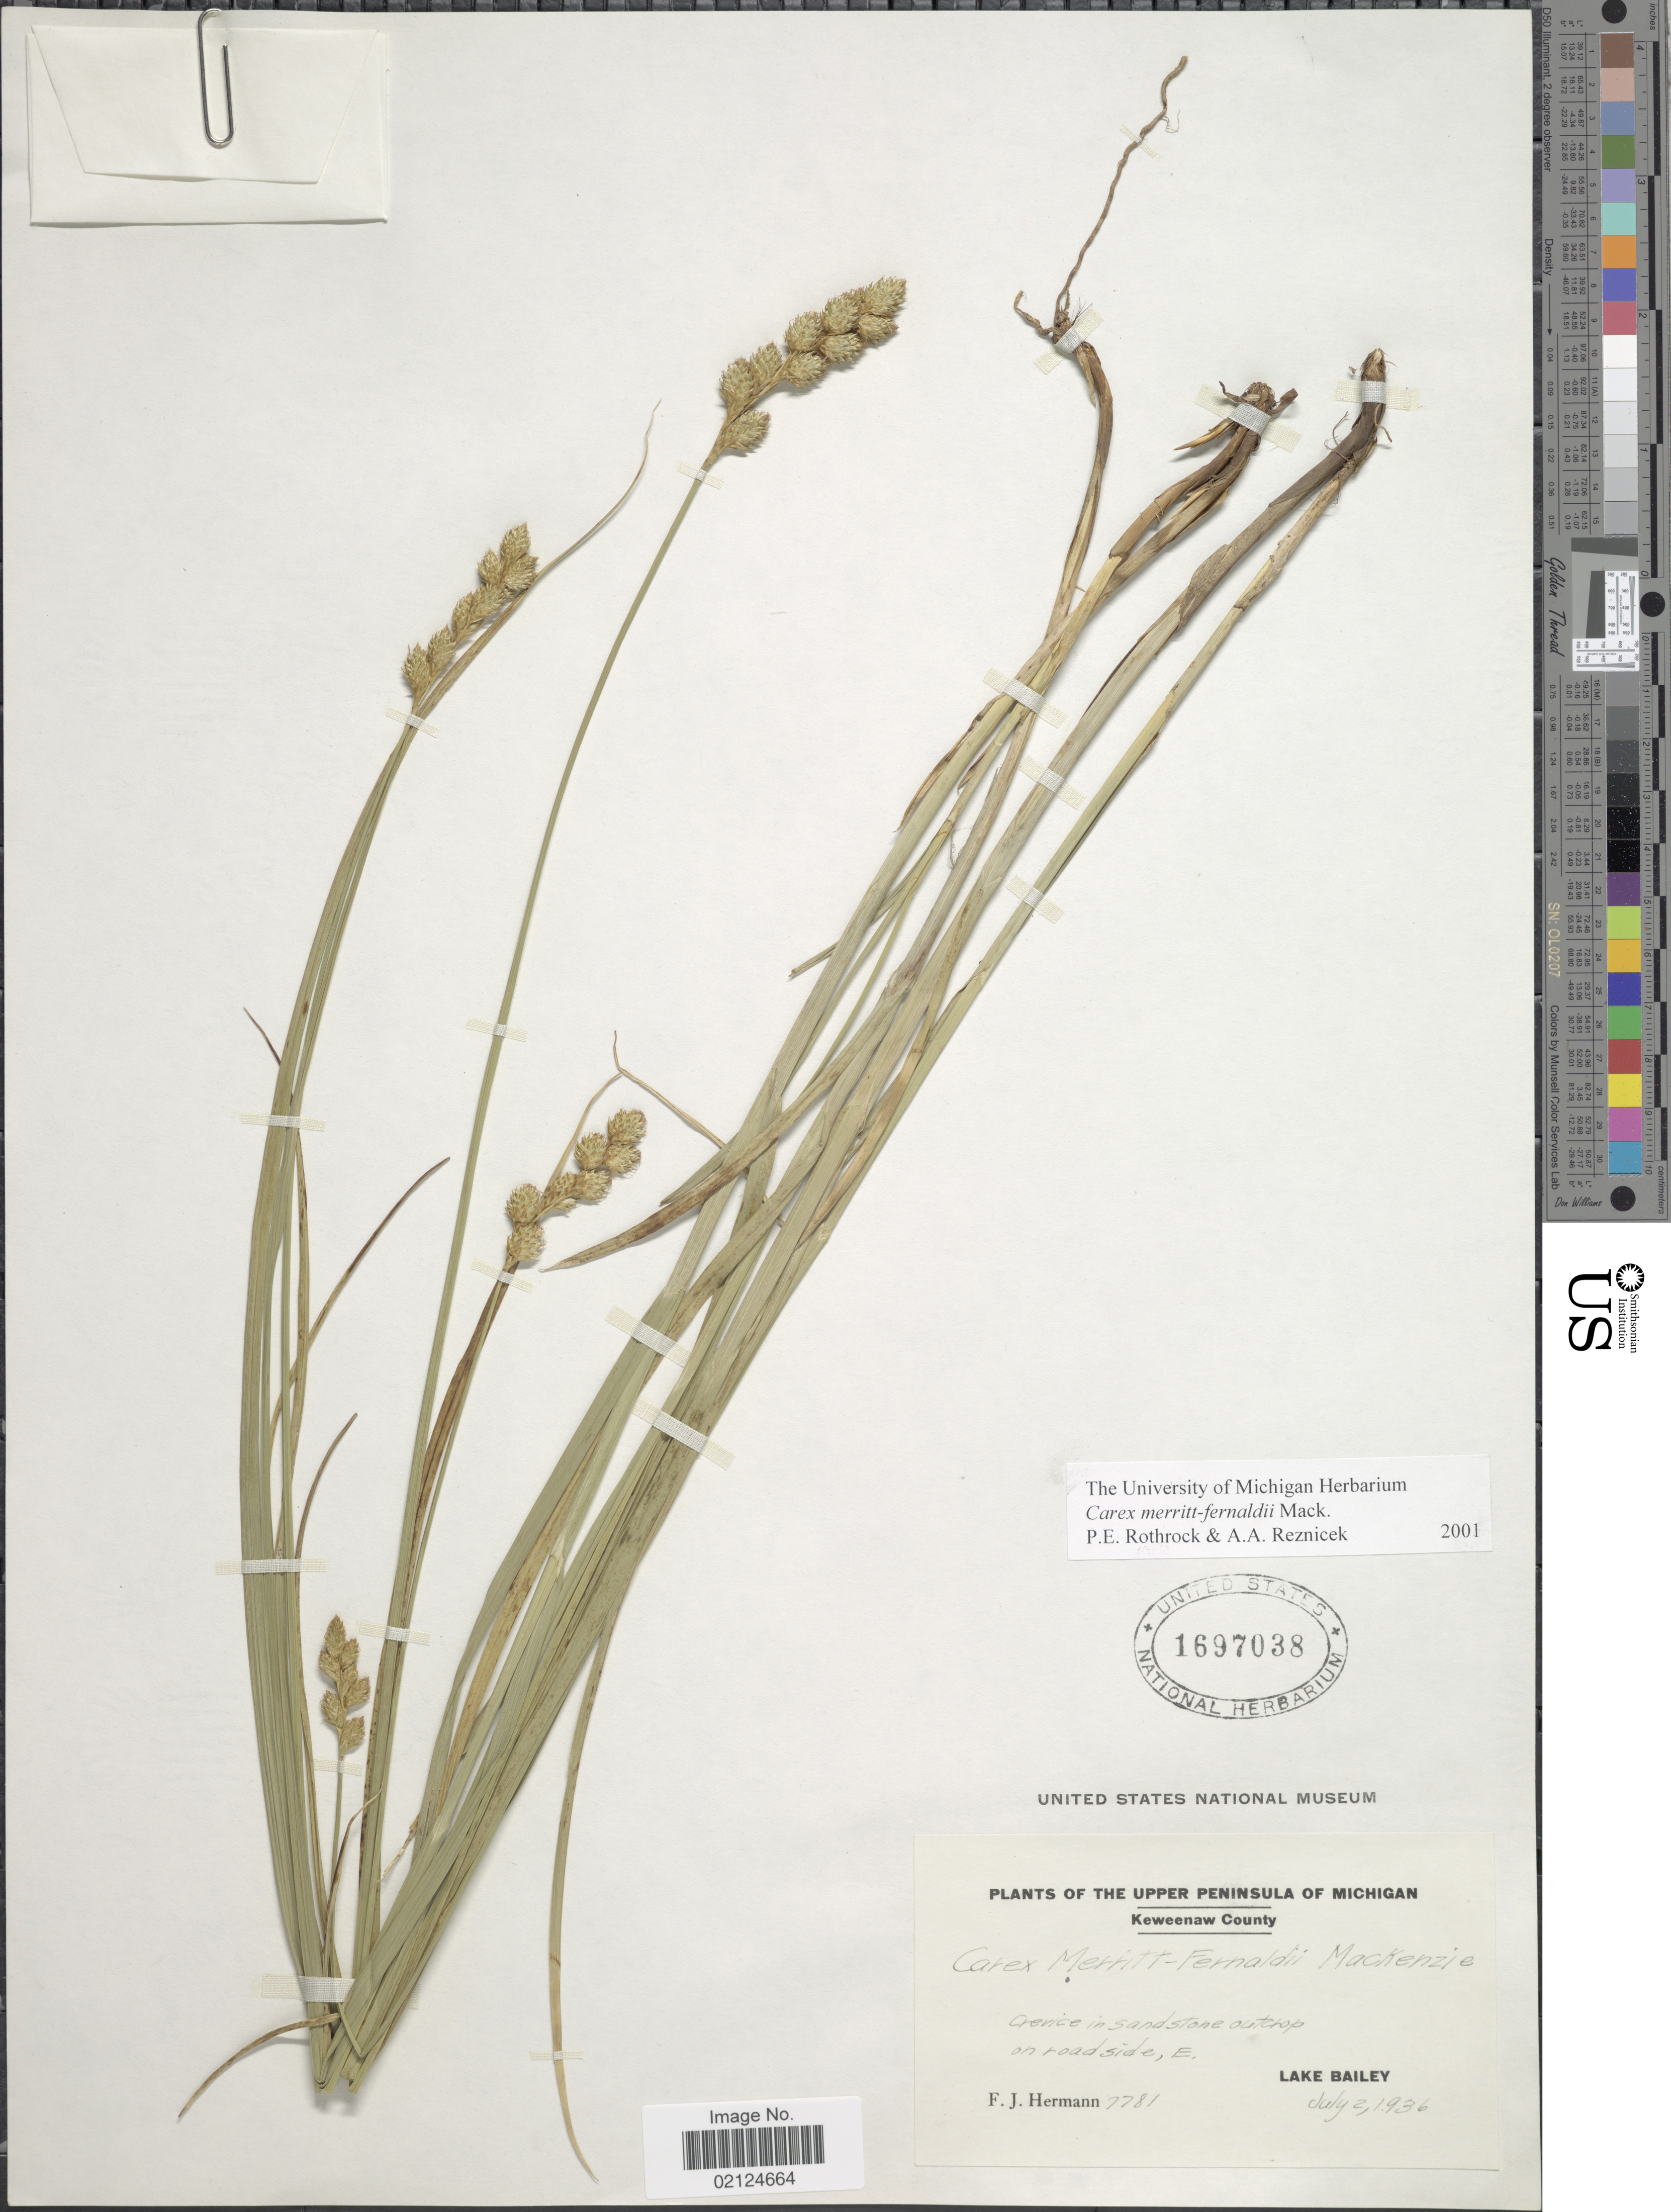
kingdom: Plantae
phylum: Tracheophyta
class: Liliopsida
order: Poales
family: Cyperaceae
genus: Carex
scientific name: Carex merritt-fernaldii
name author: Mack.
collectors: F. J. Hermann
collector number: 7781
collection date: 1936-07-02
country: United States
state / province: Michigan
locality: The Upper Peninsula of Michigan, Keeweenaw County, on roadside, E Lake Bailey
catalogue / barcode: US 1697038